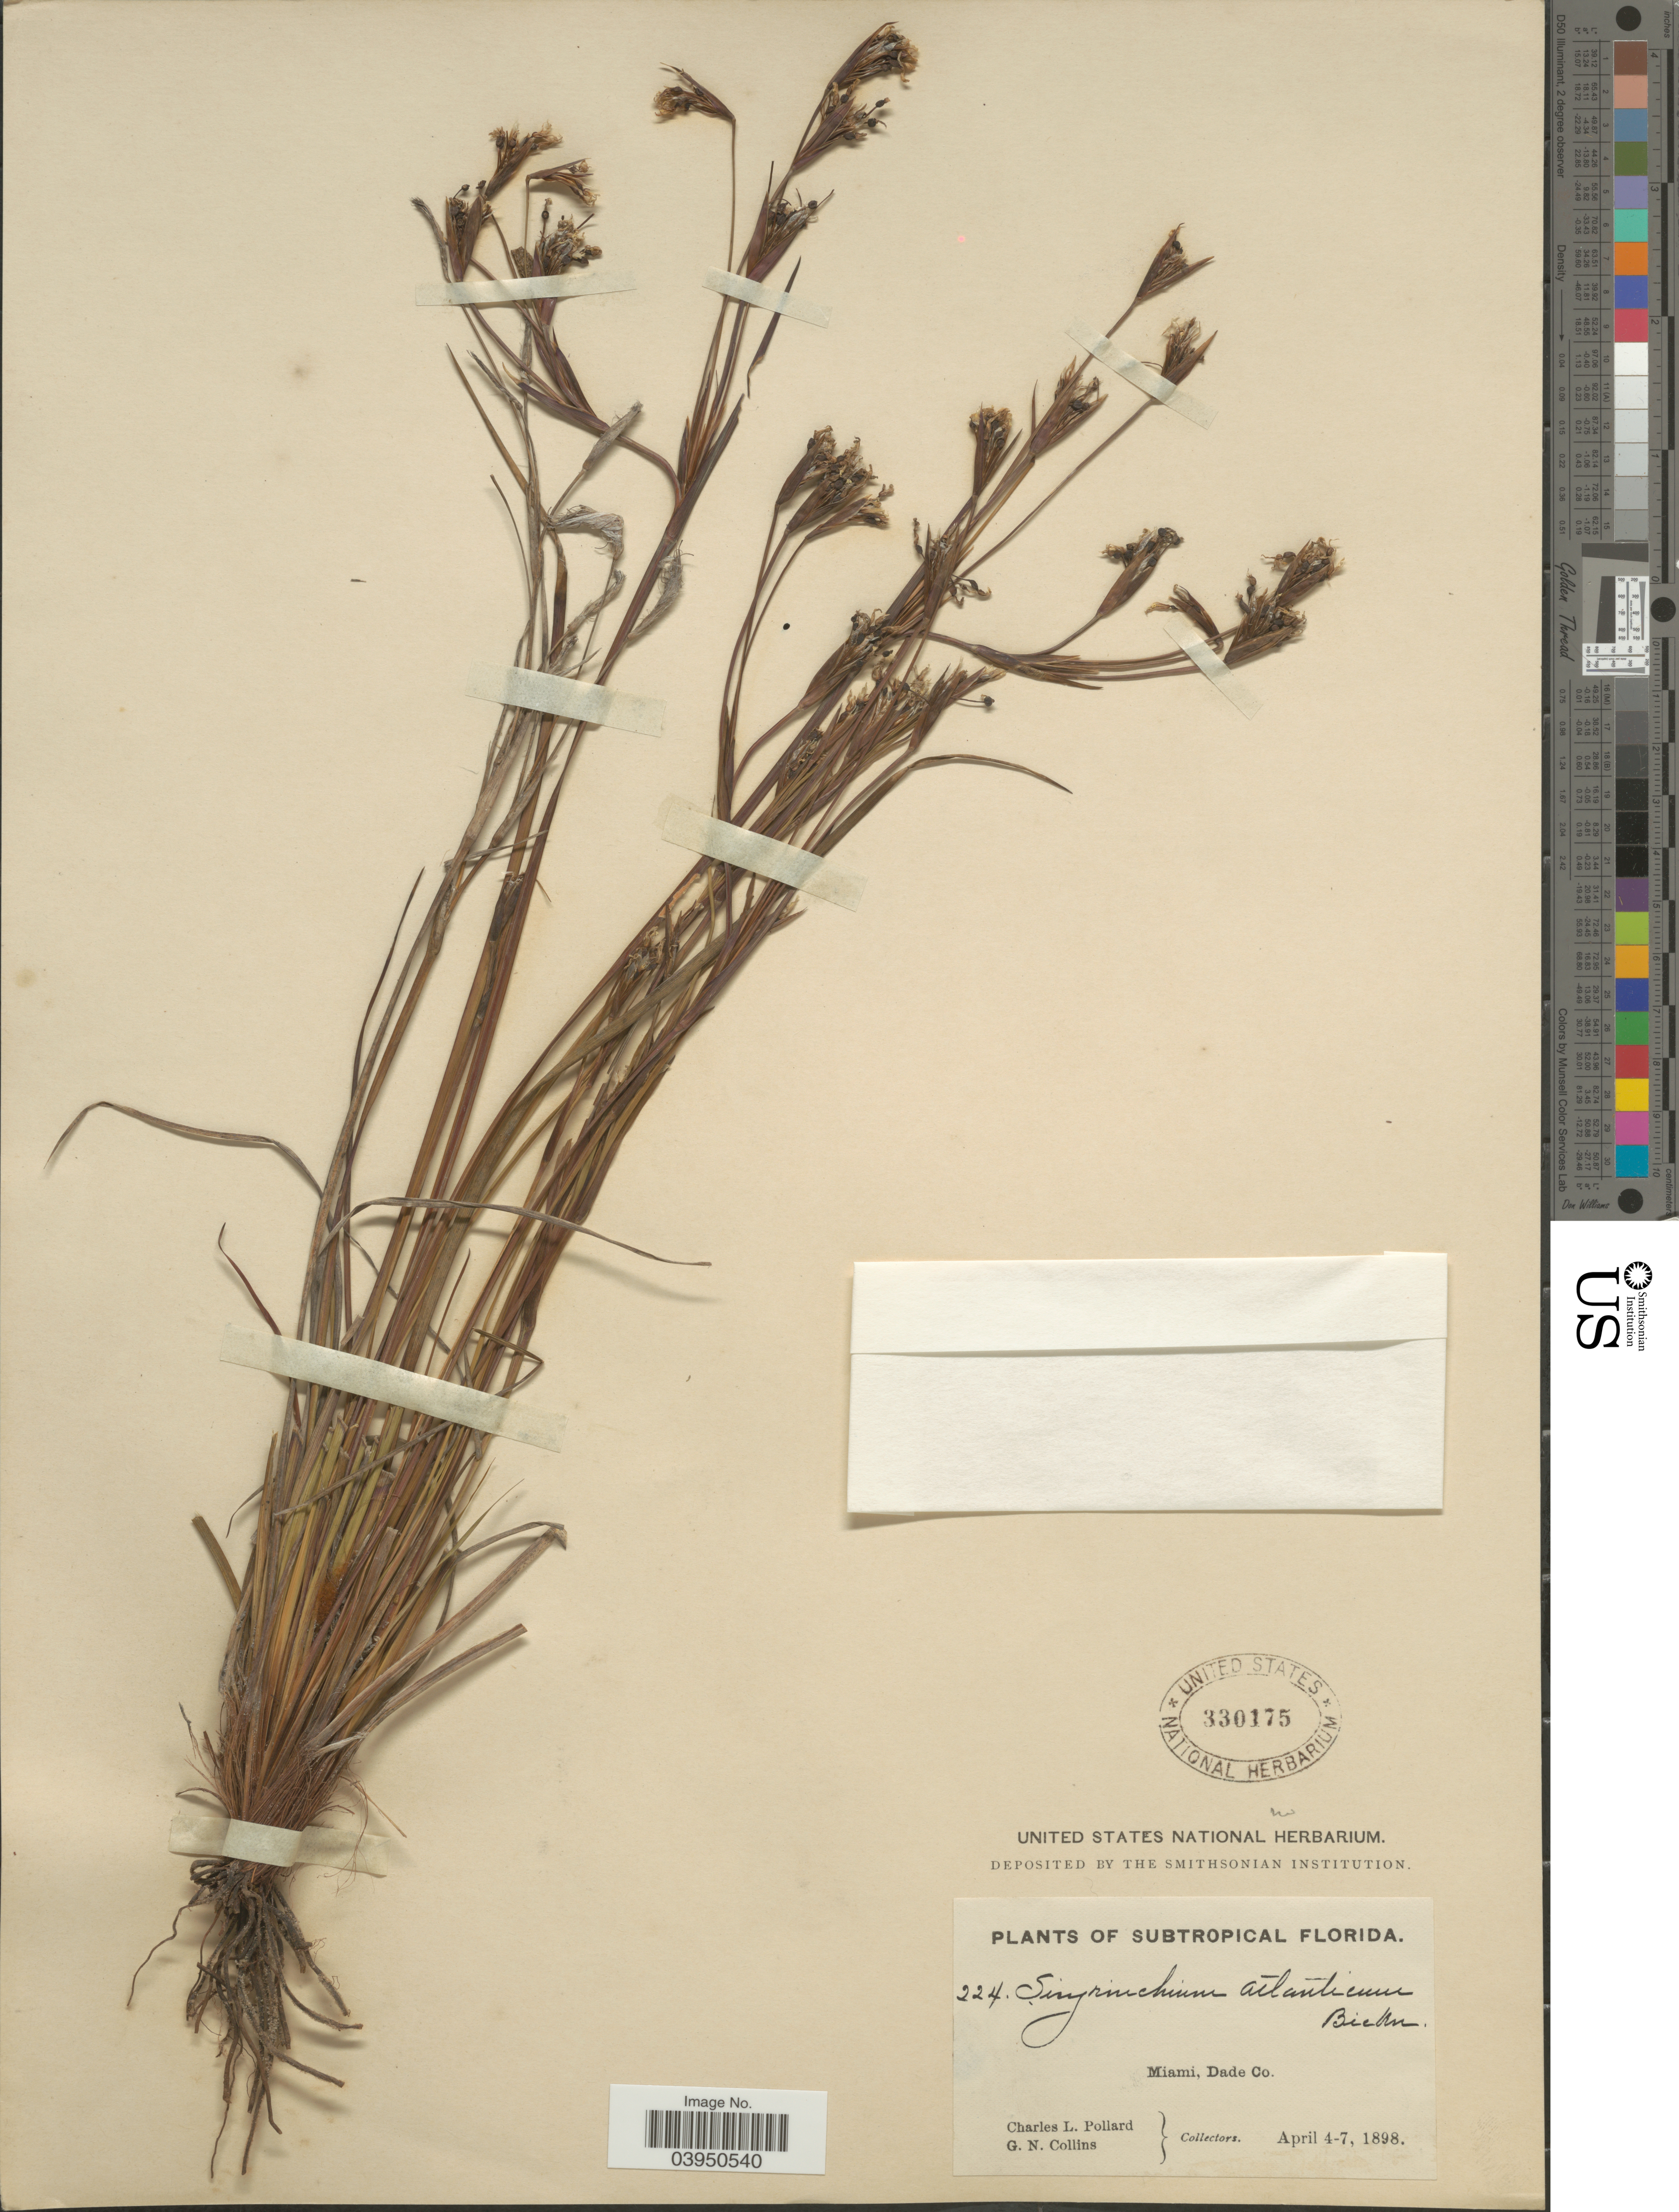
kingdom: Plantae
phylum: Tracheophyta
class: Liliopsida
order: Asparagales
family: Iridaceae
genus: Sisyrinchium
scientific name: Sisyrinchium atlanticum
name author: E.P. Bicknell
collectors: C. L. Pollard & G. Collins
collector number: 224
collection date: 1898-04-04/1898-04-07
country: United States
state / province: Florida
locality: Subtropical Florida. Miami, Dade Co.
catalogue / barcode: US 330175